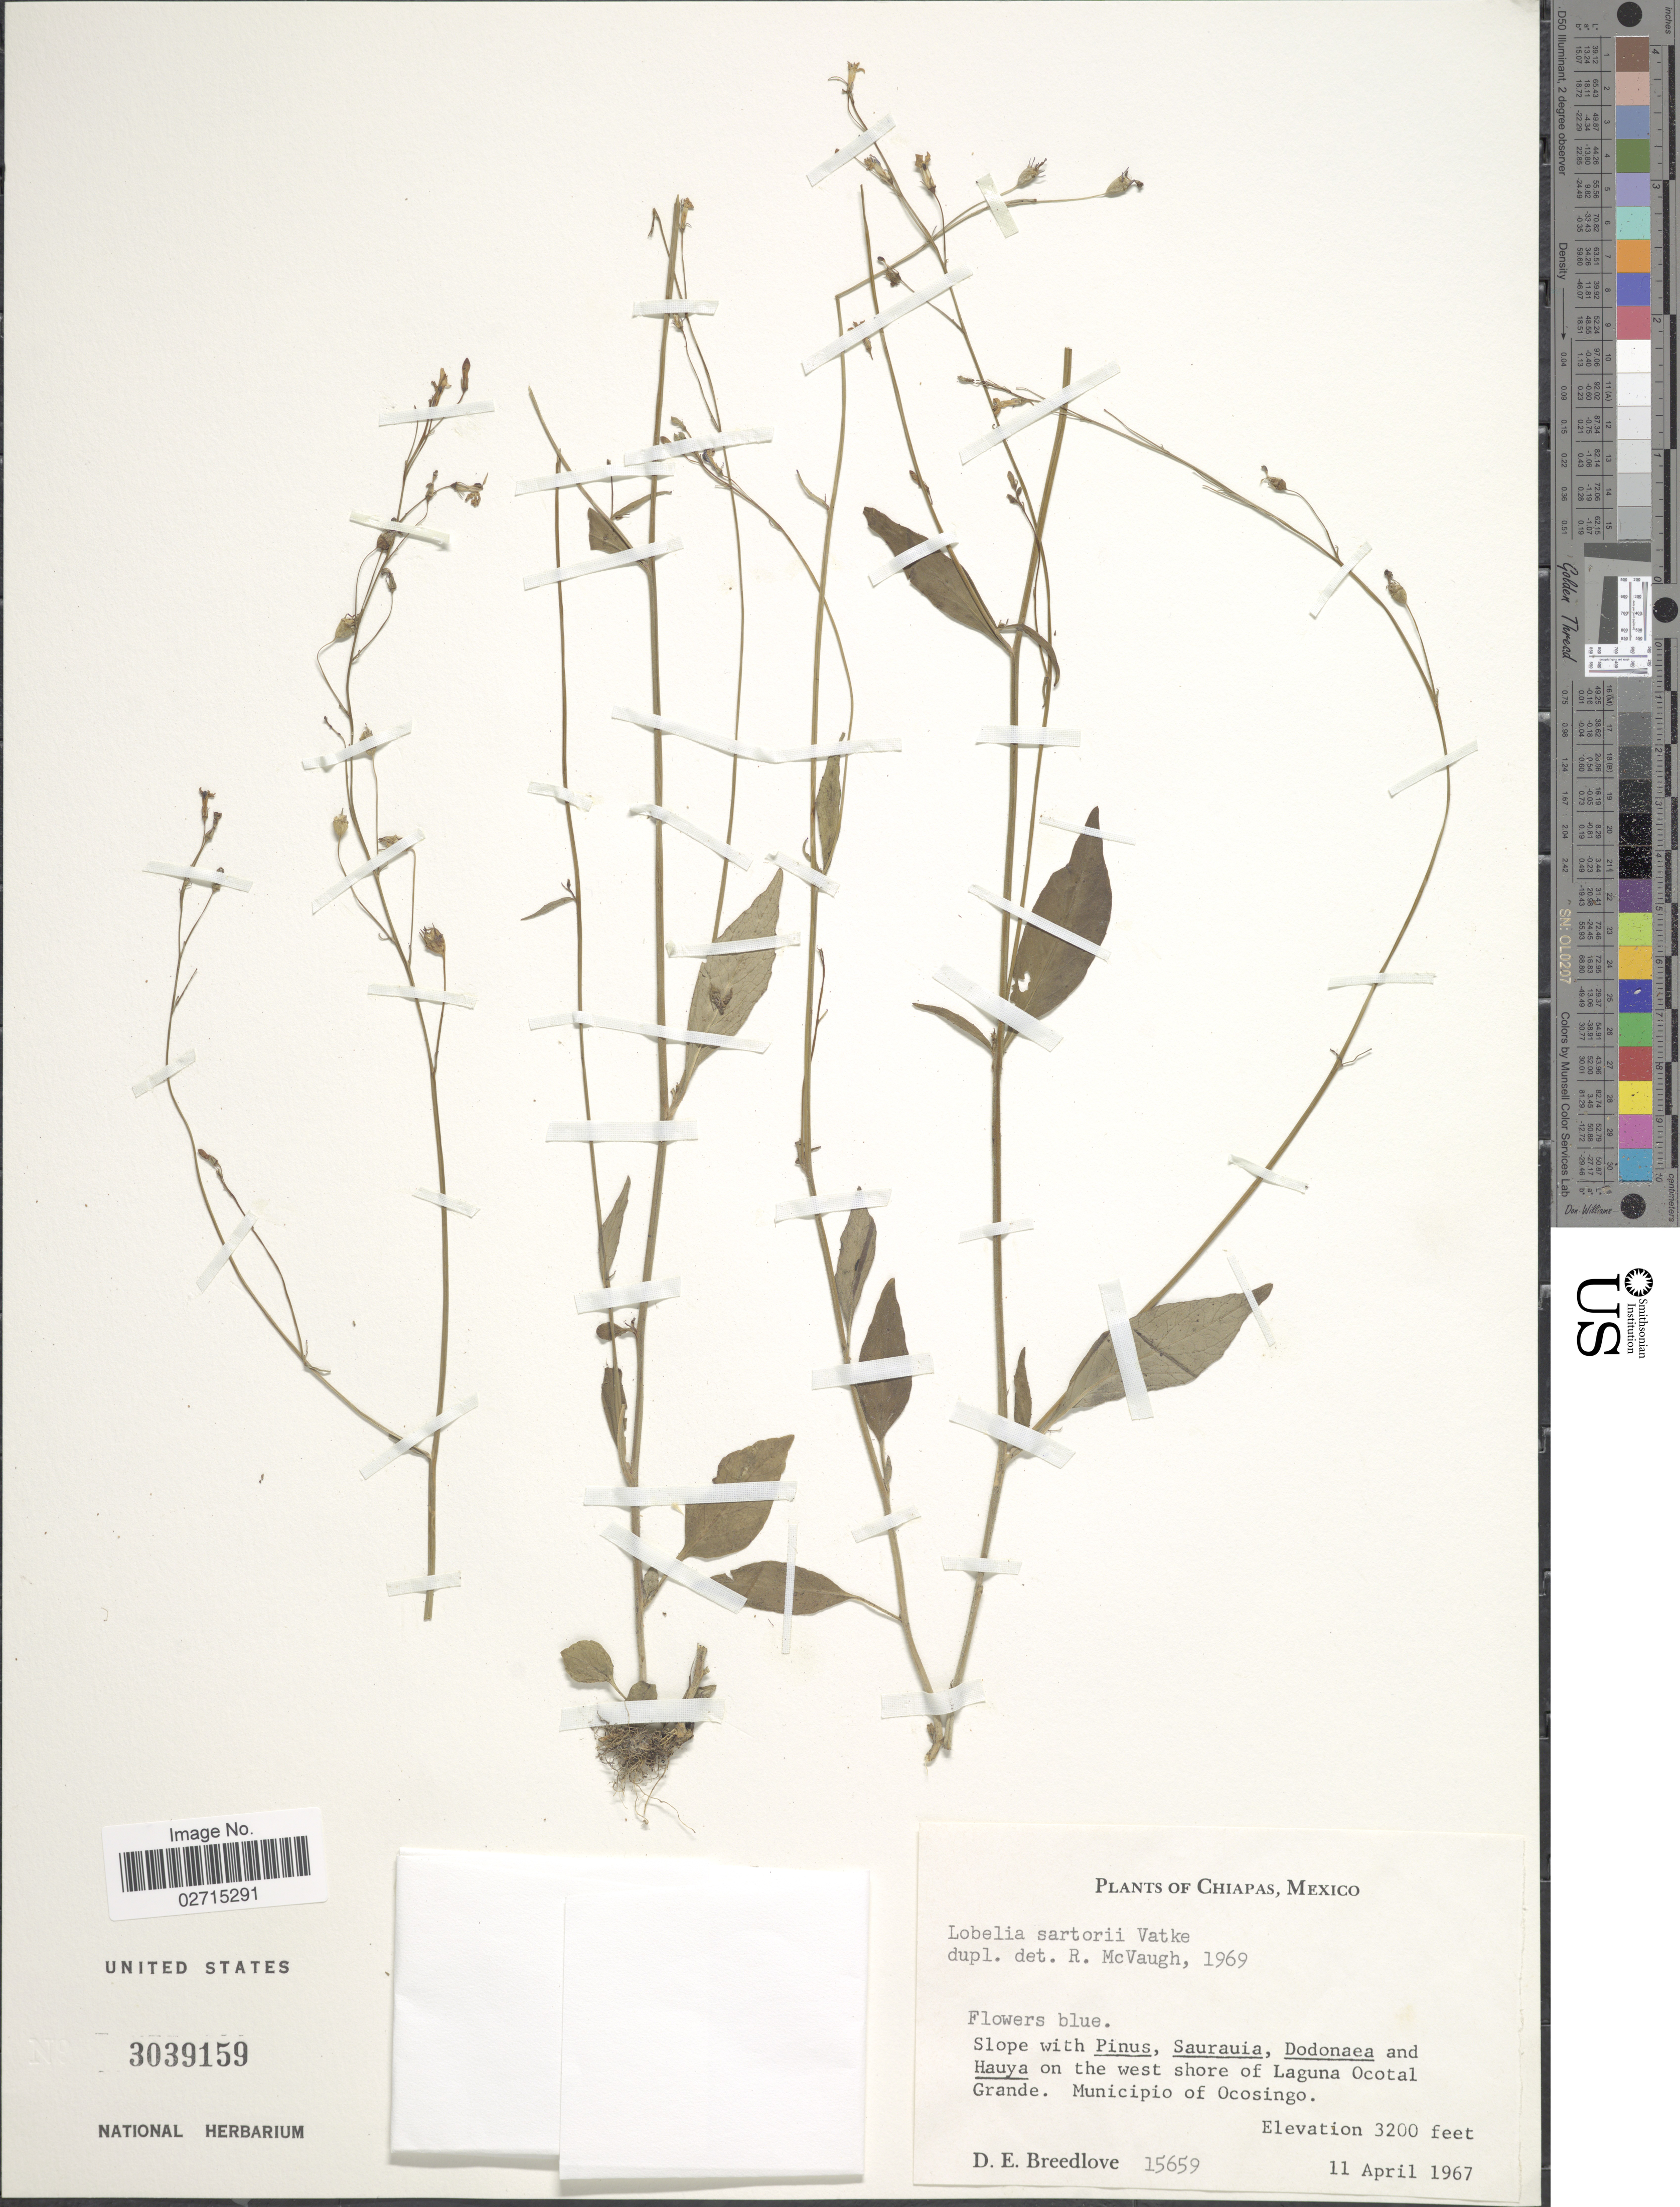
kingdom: Plantae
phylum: Tracheophyta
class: Magnoliopsida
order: Asterales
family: Campanulaceae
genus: Lobelia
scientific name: Lobelia sartorii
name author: Vatke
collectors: D. E. Breedlove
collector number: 15659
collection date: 1967-04-11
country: Mexico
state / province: Chiapas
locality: Slope on the west shore of Laguna Ocotal Grande. Municipio of Ocosingo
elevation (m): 975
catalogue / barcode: US 3039159